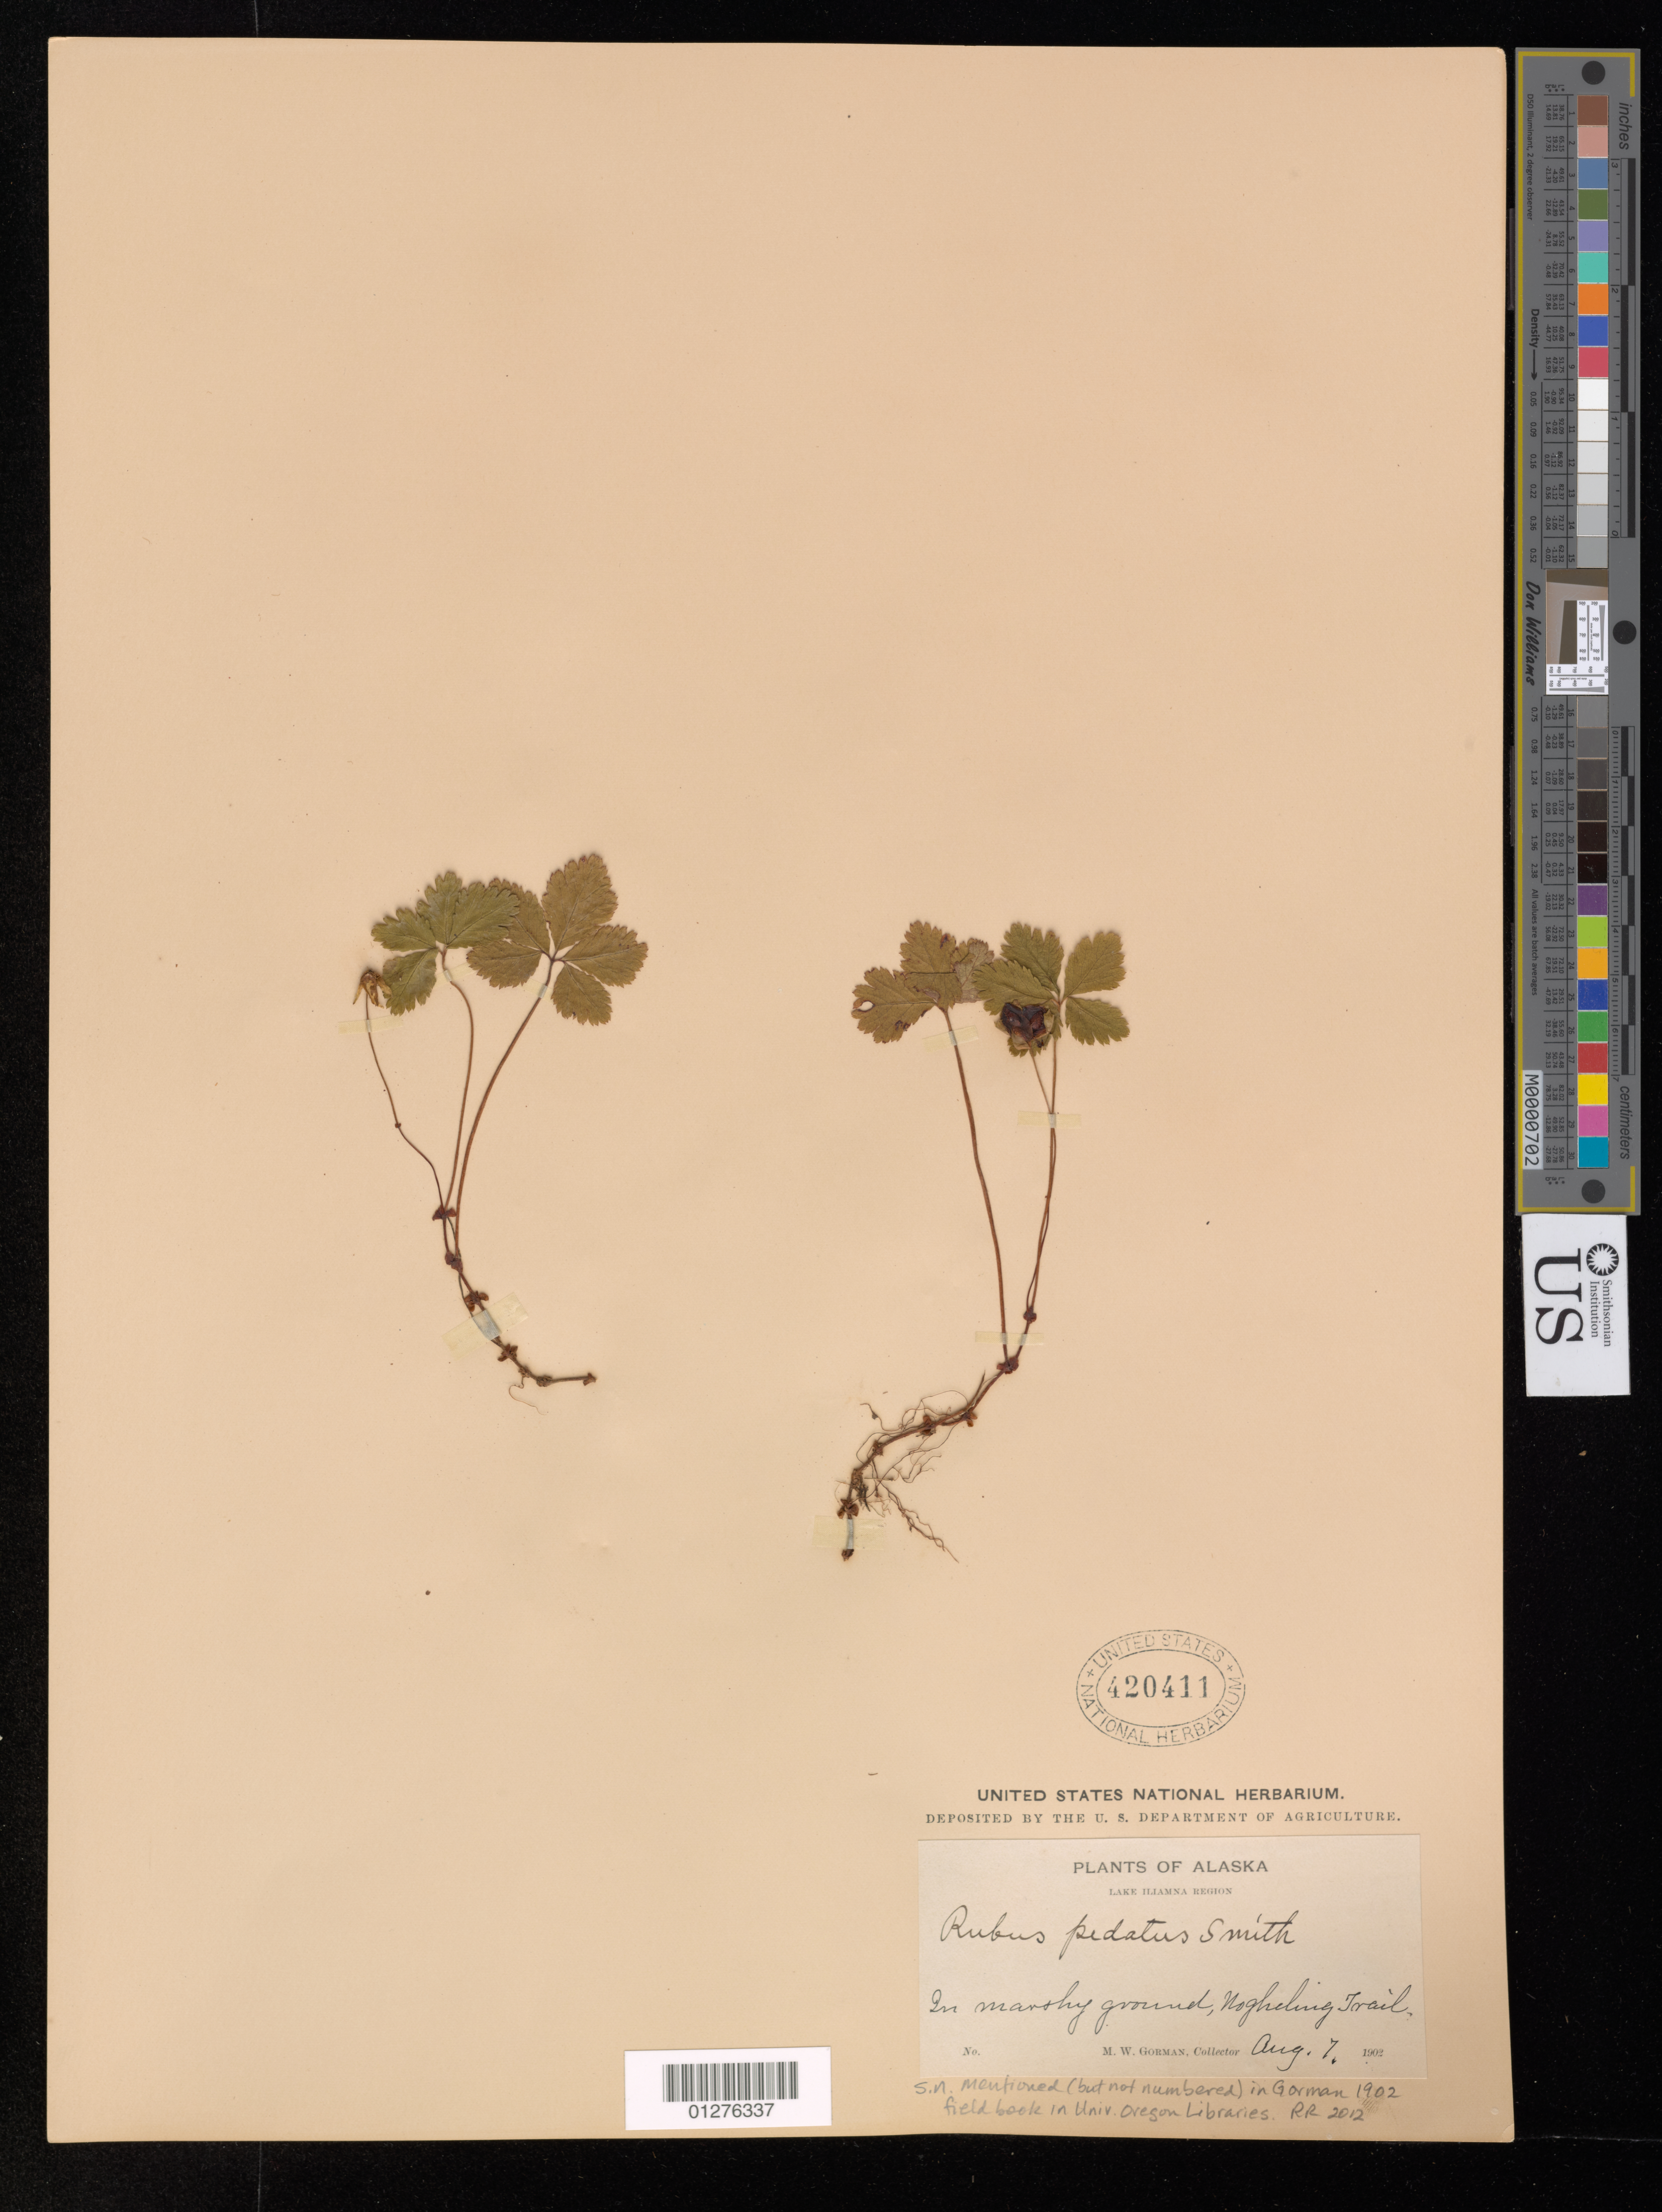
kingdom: Plantae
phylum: Tracheophyta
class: Magnoliopsida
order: Rosales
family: Rosaceae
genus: Rubus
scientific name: Rubus pedatus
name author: Sm.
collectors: M. W. Gorman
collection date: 1902-08-07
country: United States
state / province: Alaska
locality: Nogheling Trail .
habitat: In marshy grounds.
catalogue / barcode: US 420411